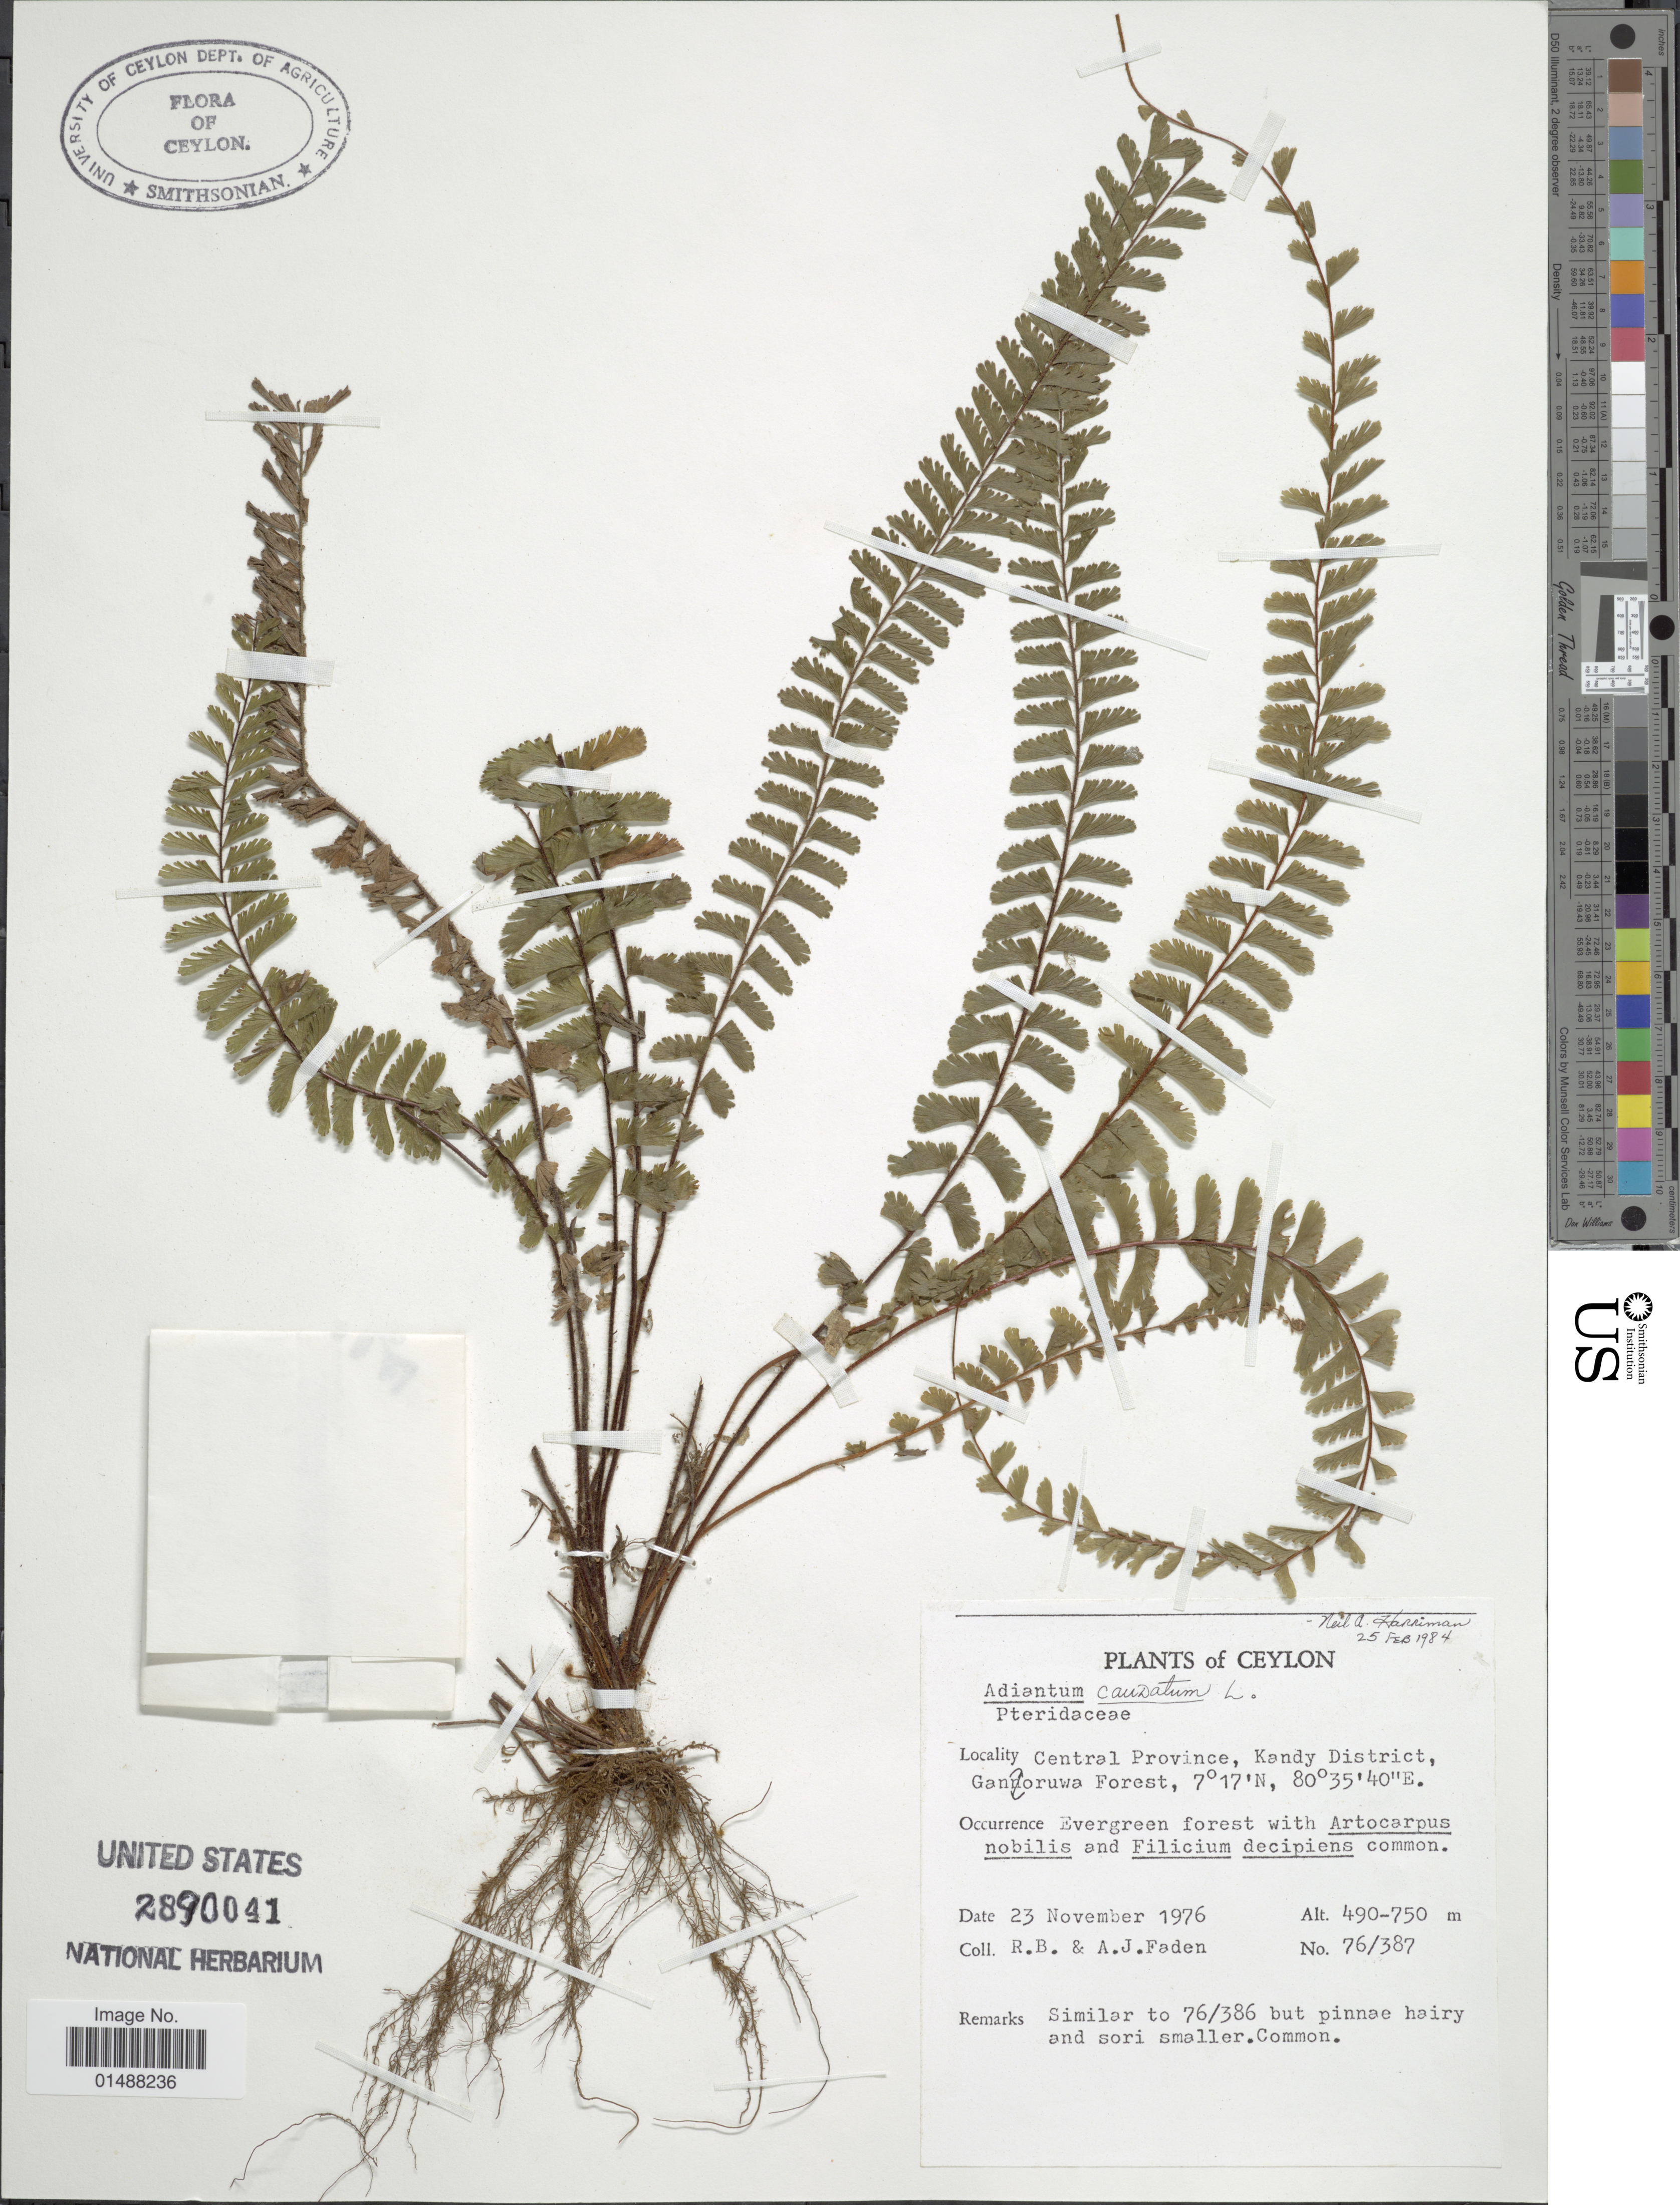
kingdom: Plantae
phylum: Tracheophyta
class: Polypodiopsida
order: Polypodiales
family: Pteridaceae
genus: Adiantum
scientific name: Adiantum caudatum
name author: L.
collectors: R. B. Faden & A. J. Faden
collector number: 76/387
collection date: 1976-11-23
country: Sri Lanka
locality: Central Province, Kandy District, Gannoruwa Forest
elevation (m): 490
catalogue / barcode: US 2890041